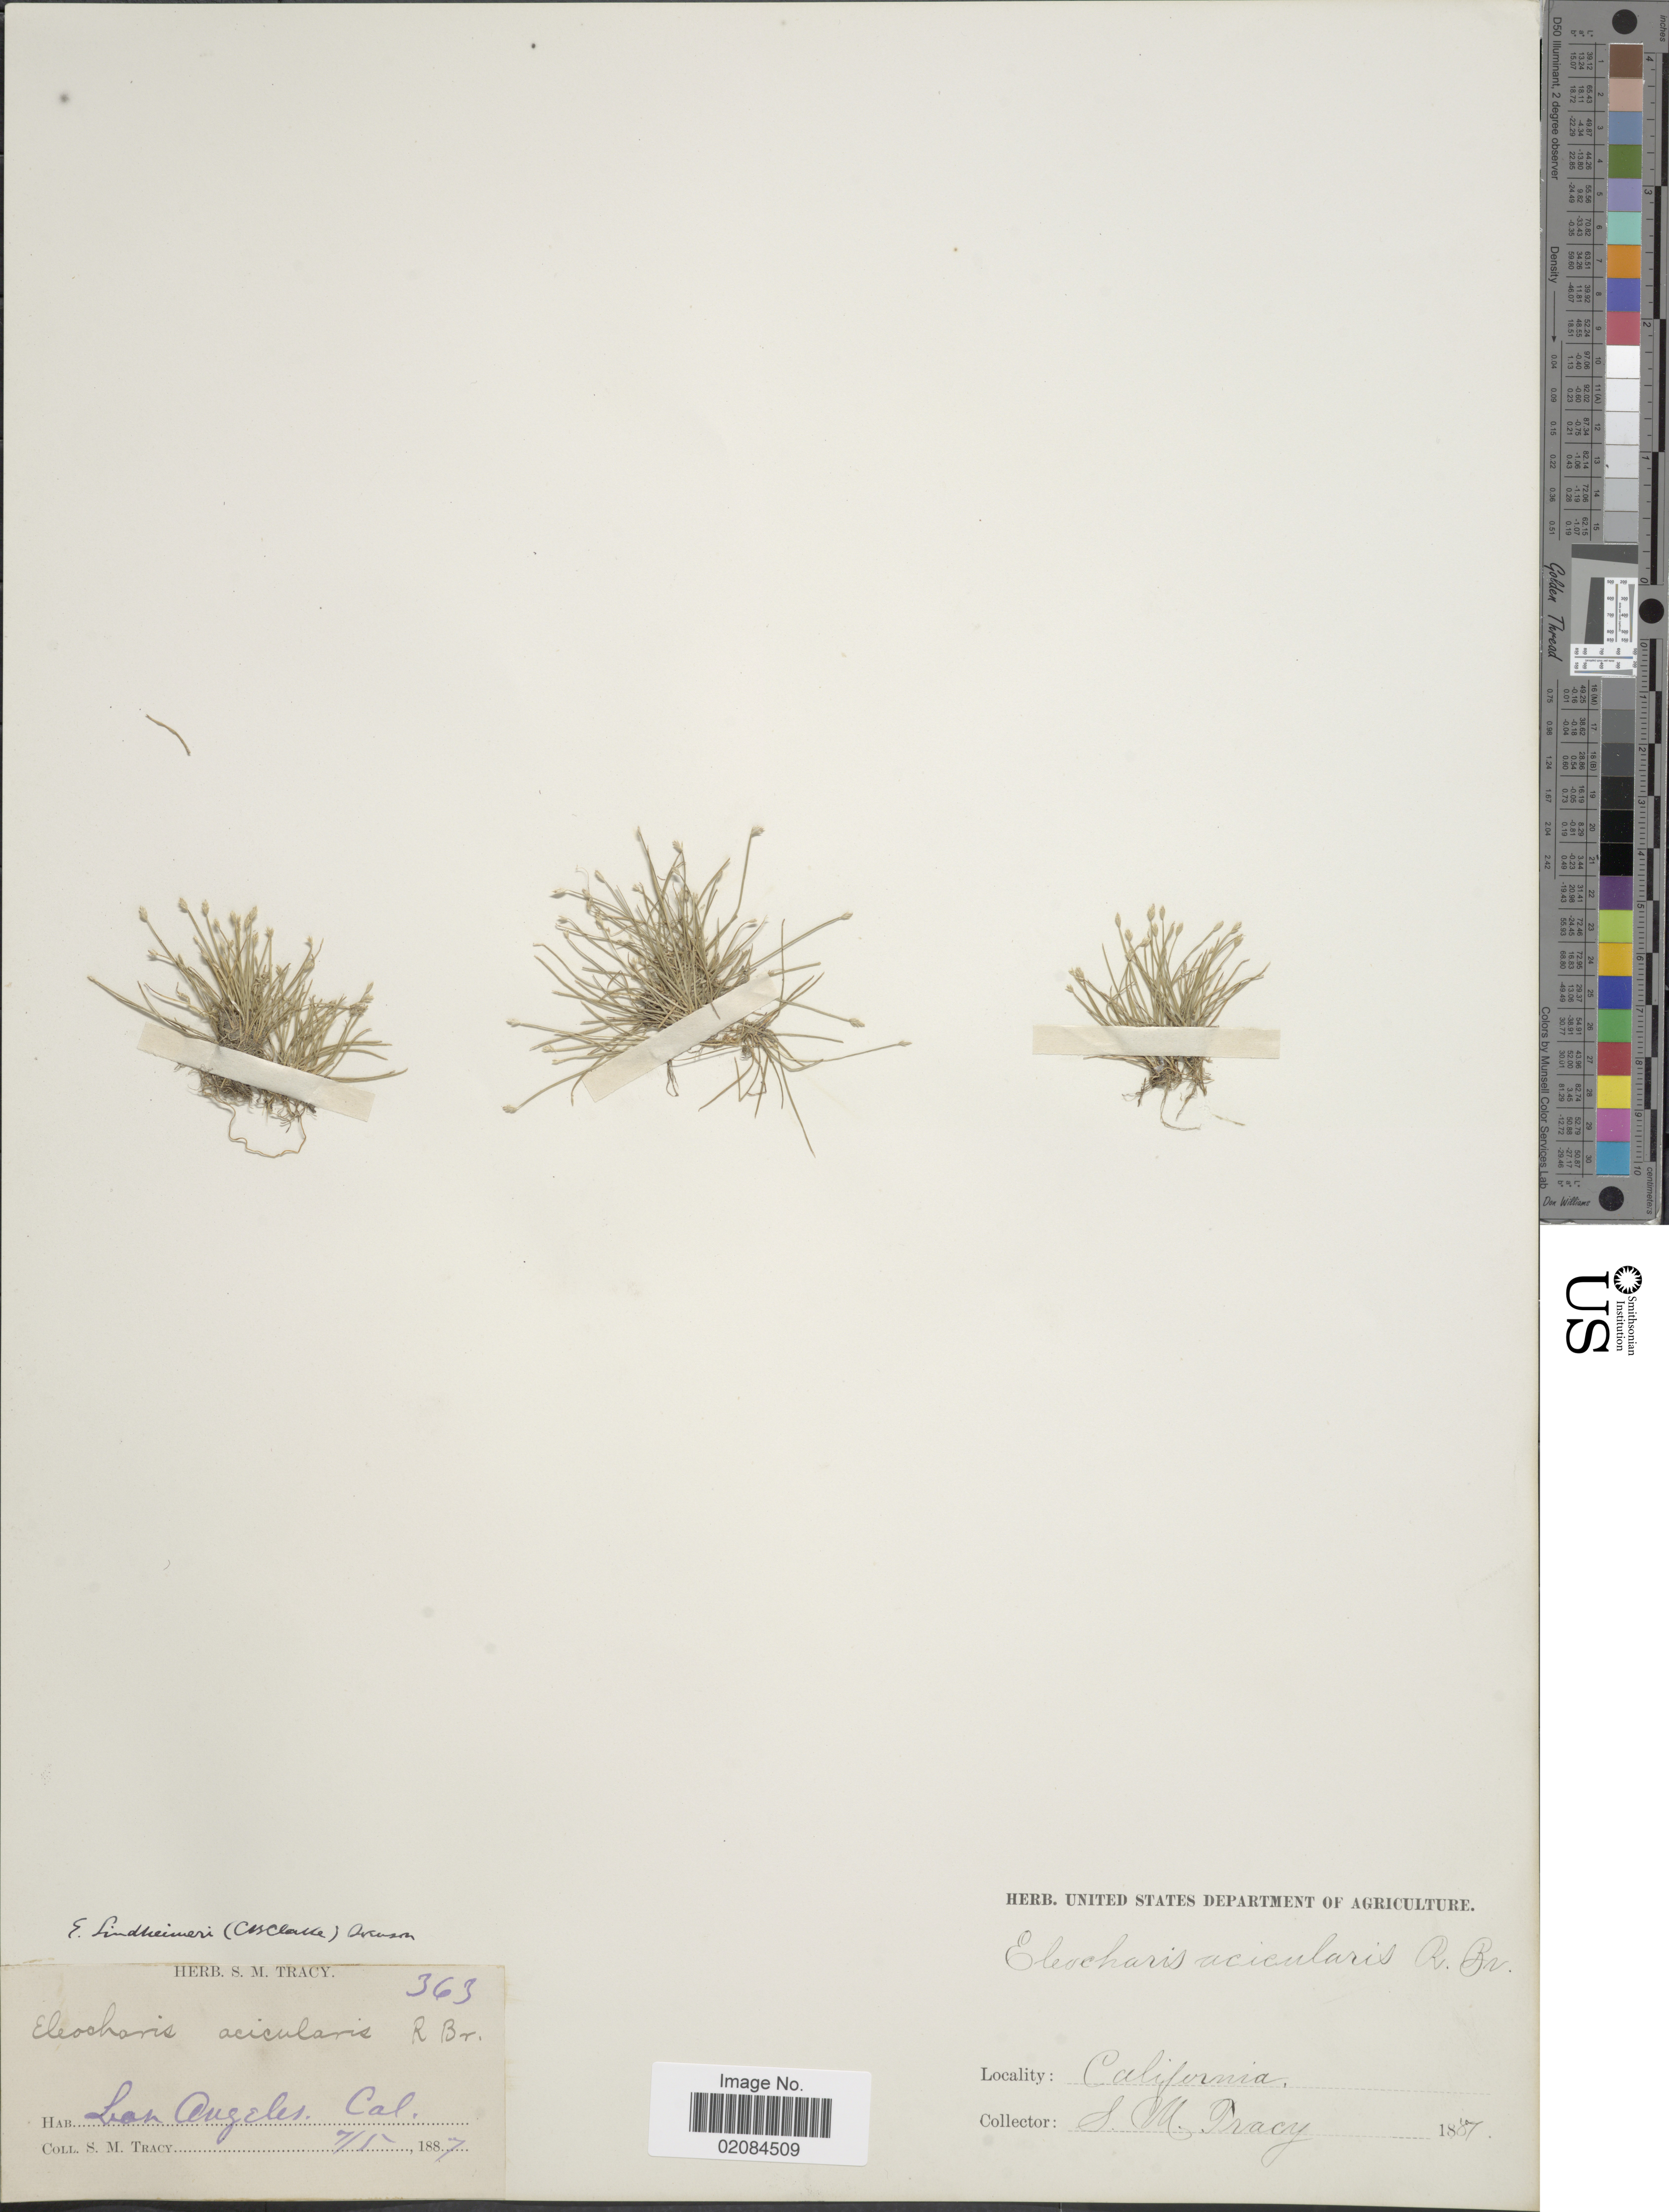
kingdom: Plantae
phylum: Tracheophyta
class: Liliopsida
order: Poales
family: Cyperaceae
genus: Eleocharis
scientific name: Eleocharis radicans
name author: (A. Dietrich) Kunth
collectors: S. M. Tracy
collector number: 363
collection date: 1887-05-07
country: United States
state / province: California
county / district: Los Angeles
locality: Los Angeles